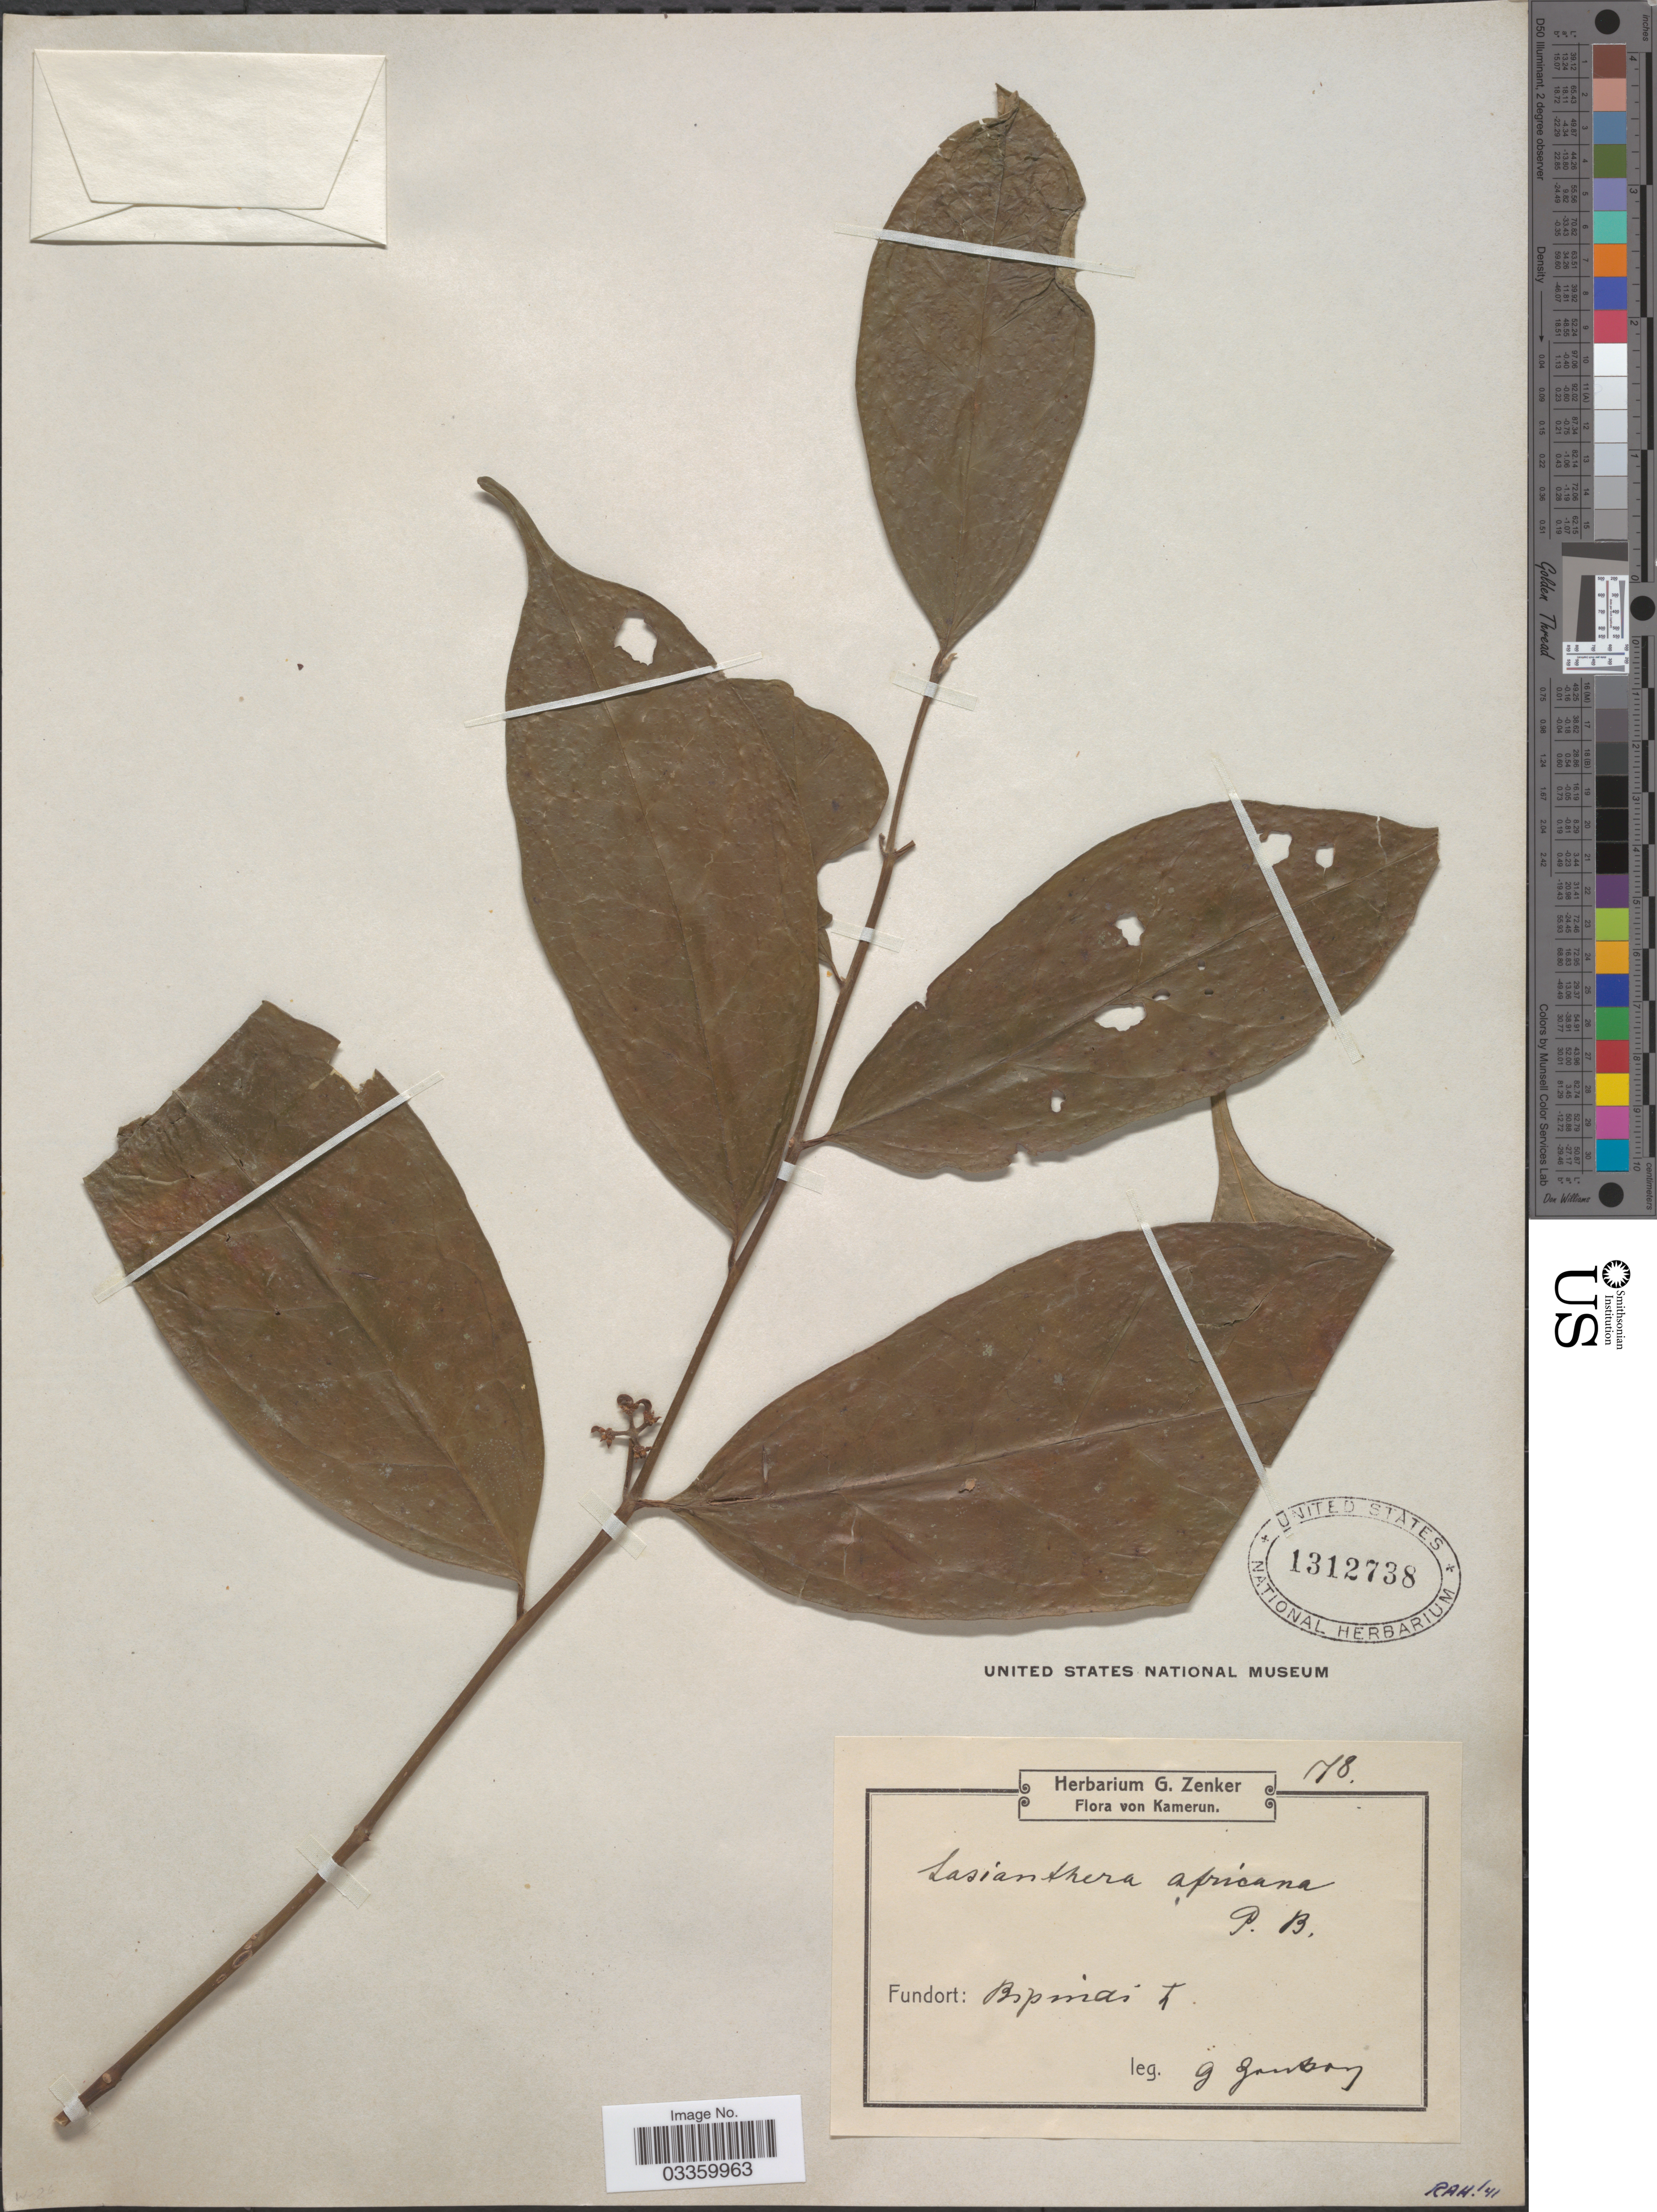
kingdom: Plantae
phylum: Tracheophyta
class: Magnoliopsida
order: Cardiopteridales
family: Stemonuraceae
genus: Lasianthera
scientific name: Lasianthera africana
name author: P. Beauv.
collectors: G. A. Zenker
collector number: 78*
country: Cameroon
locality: Bipindi.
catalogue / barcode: US 1312738